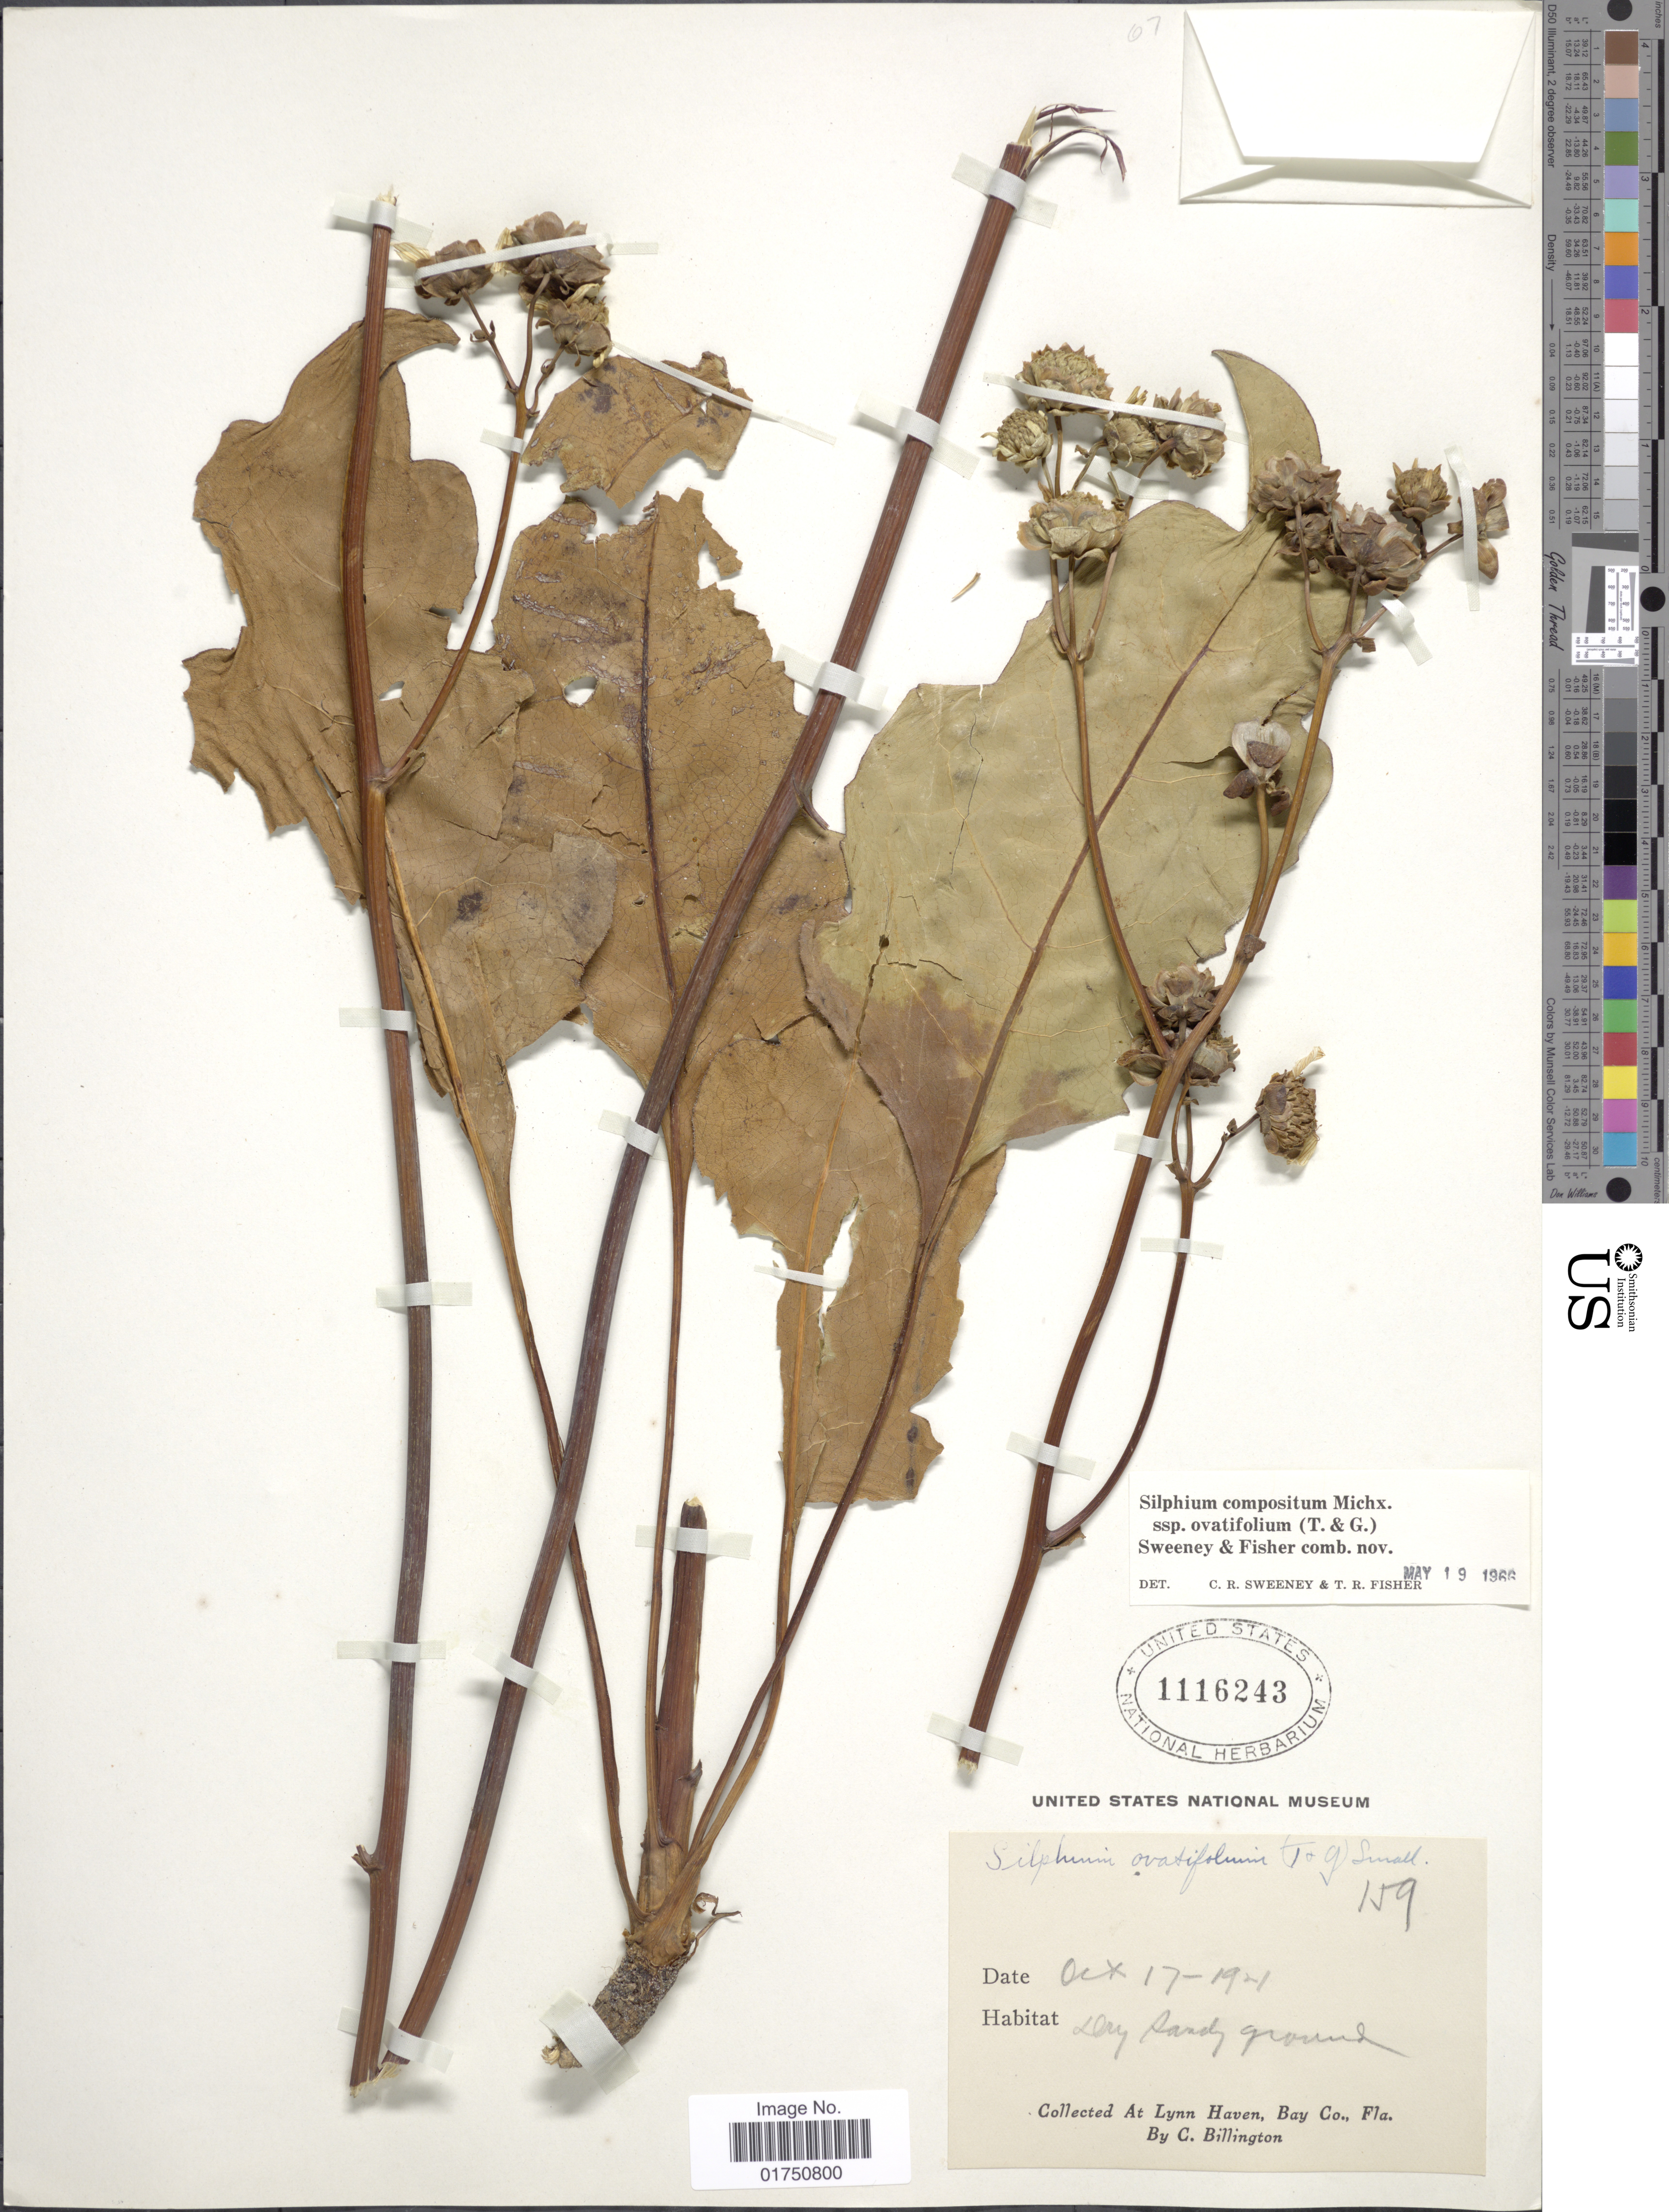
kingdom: Plantae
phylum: Tracheophyta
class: Magnoliopsida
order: Asterales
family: Asteraceae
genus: Silphium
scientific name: Silphium compositum subsp. ovatifolium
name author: (Torr. & A. Gray) C. R. Sweeney & T.R. Fisher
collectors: C. Billington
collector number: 159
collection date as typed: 194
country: United States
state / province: Florida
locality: At Lynn Haven, Bay Co., Fla.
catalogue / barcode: US 1116243